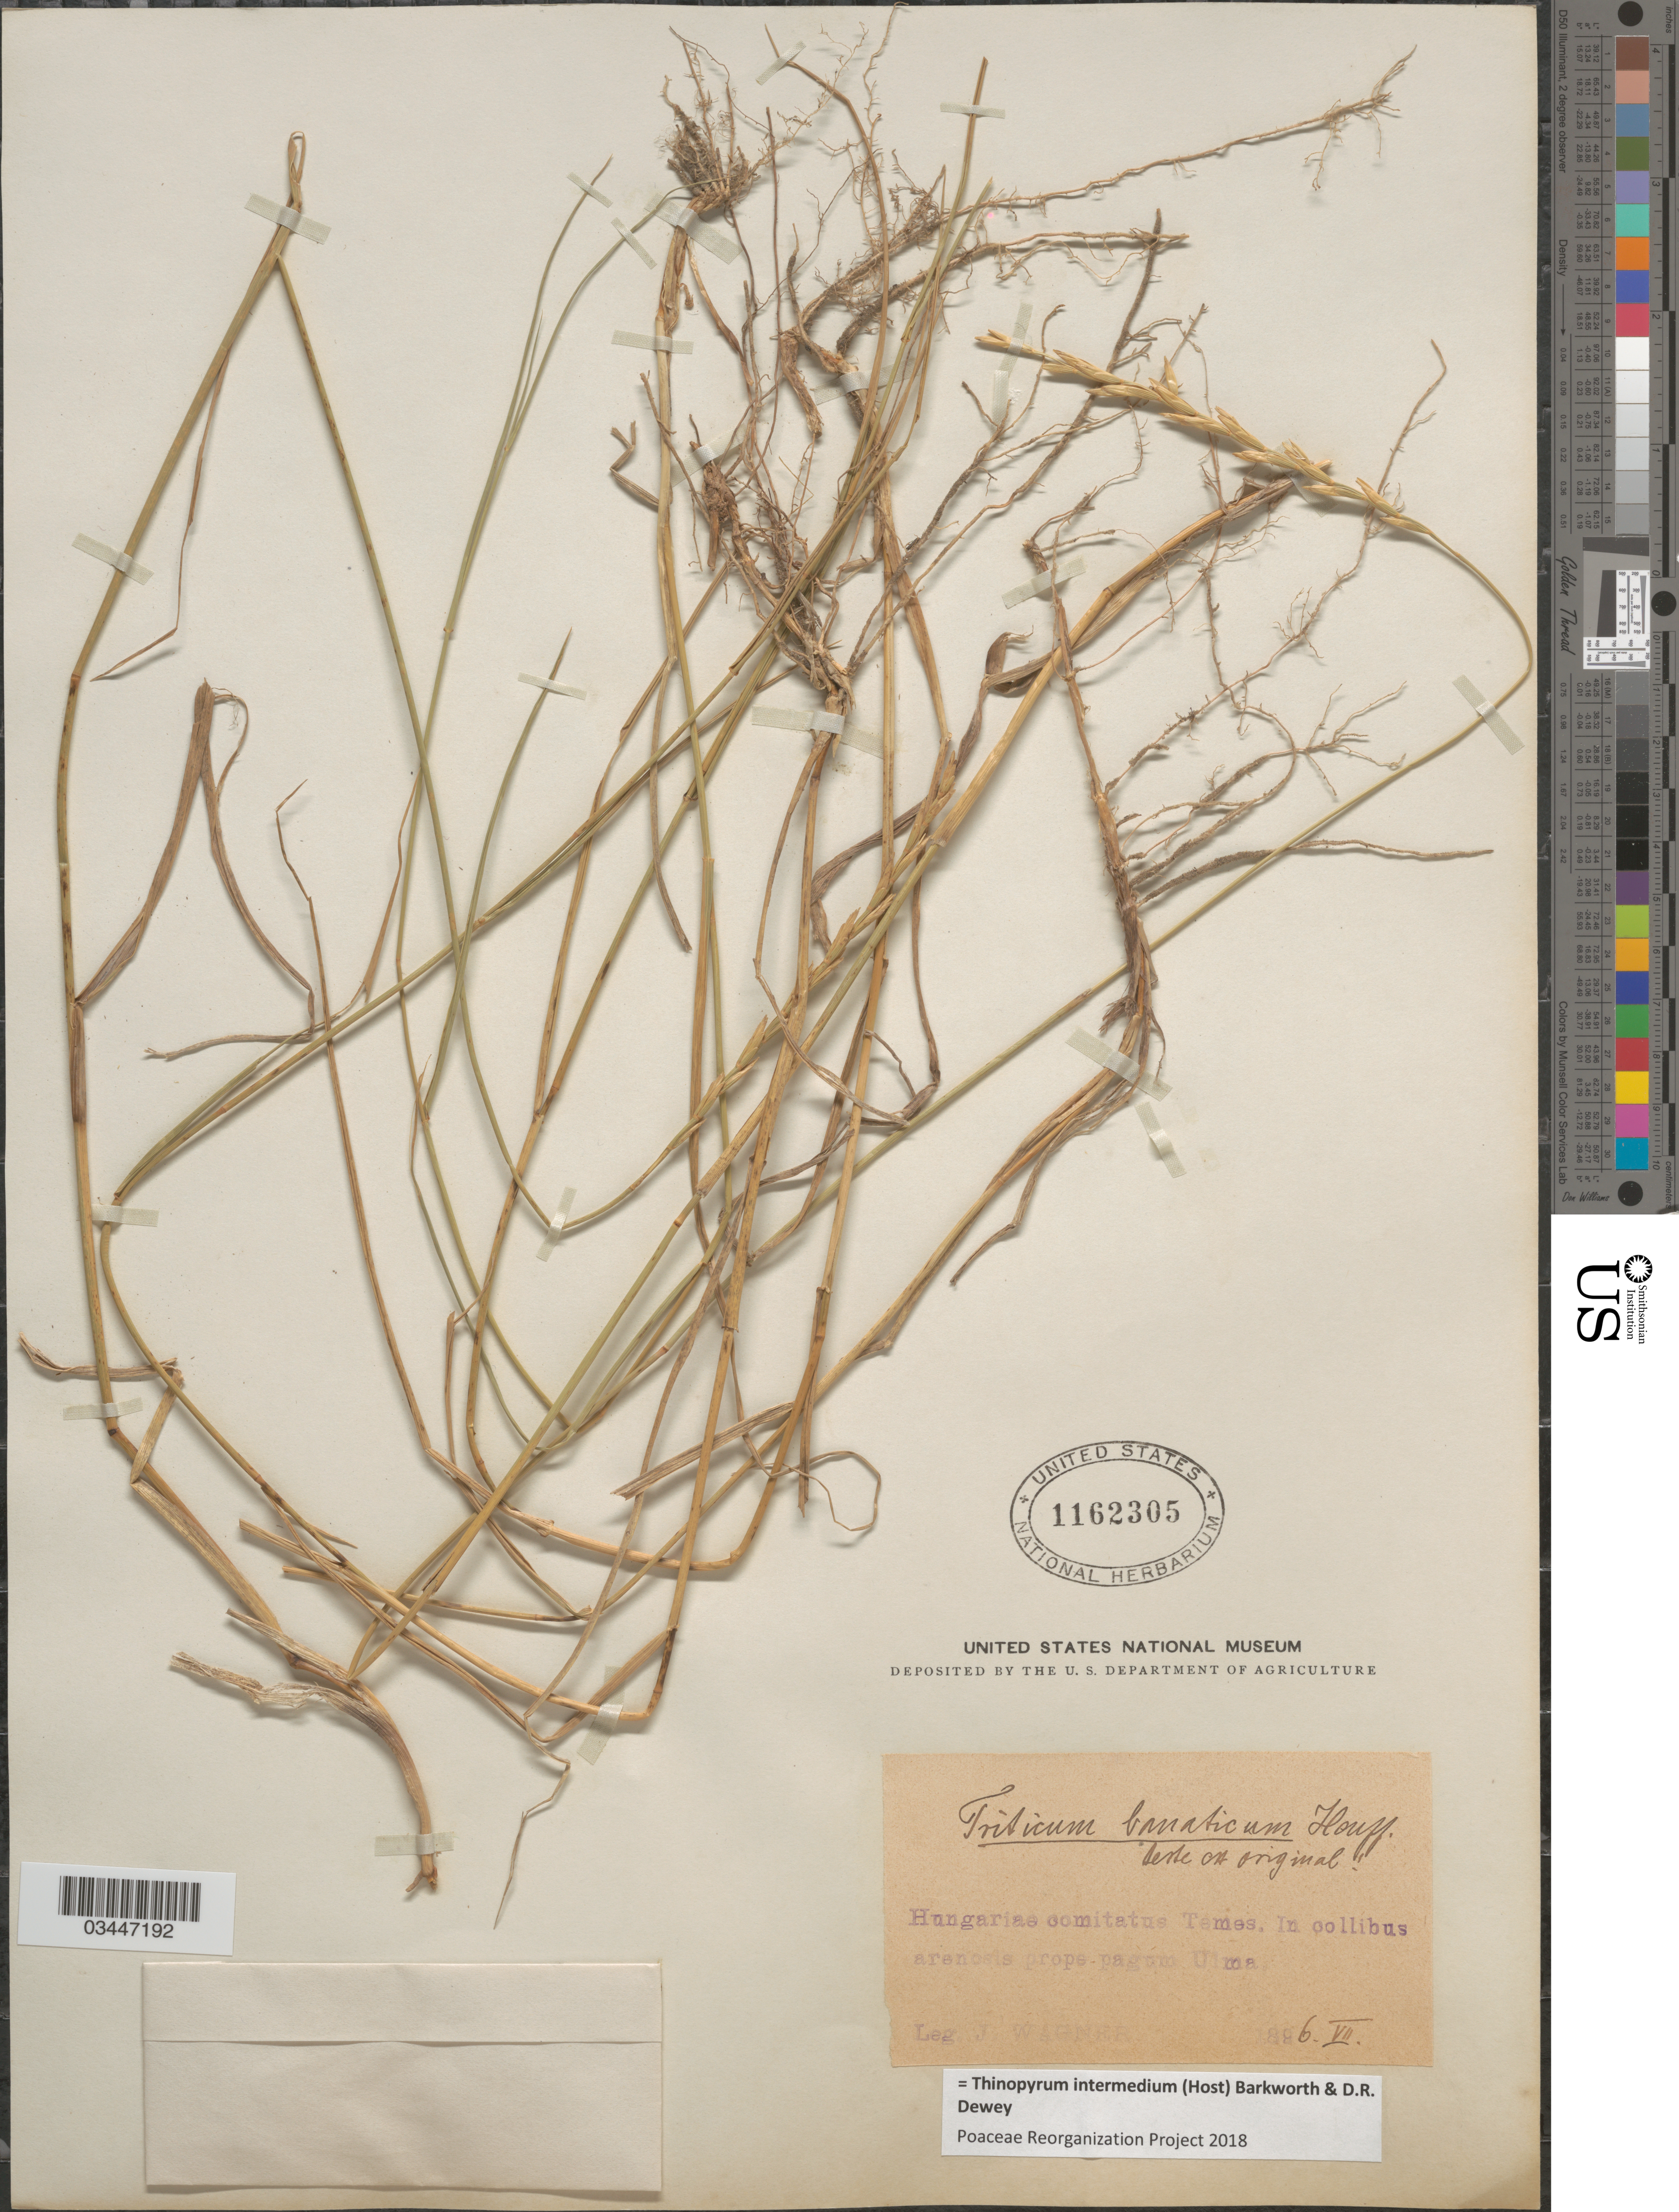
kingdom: Plantae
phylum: Tracheophyta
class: Liliopsida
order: Poales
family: Poaceae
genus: Thinopyrum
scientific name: Thinopyrum intermedium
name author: (Host) Barkworth & Dewey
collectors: J. Wagner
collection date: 1896-07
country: Hungary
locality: Hungariae comitatus Temes. In collibus arenosis prope pagum Ulma.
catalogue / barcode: US 1162305